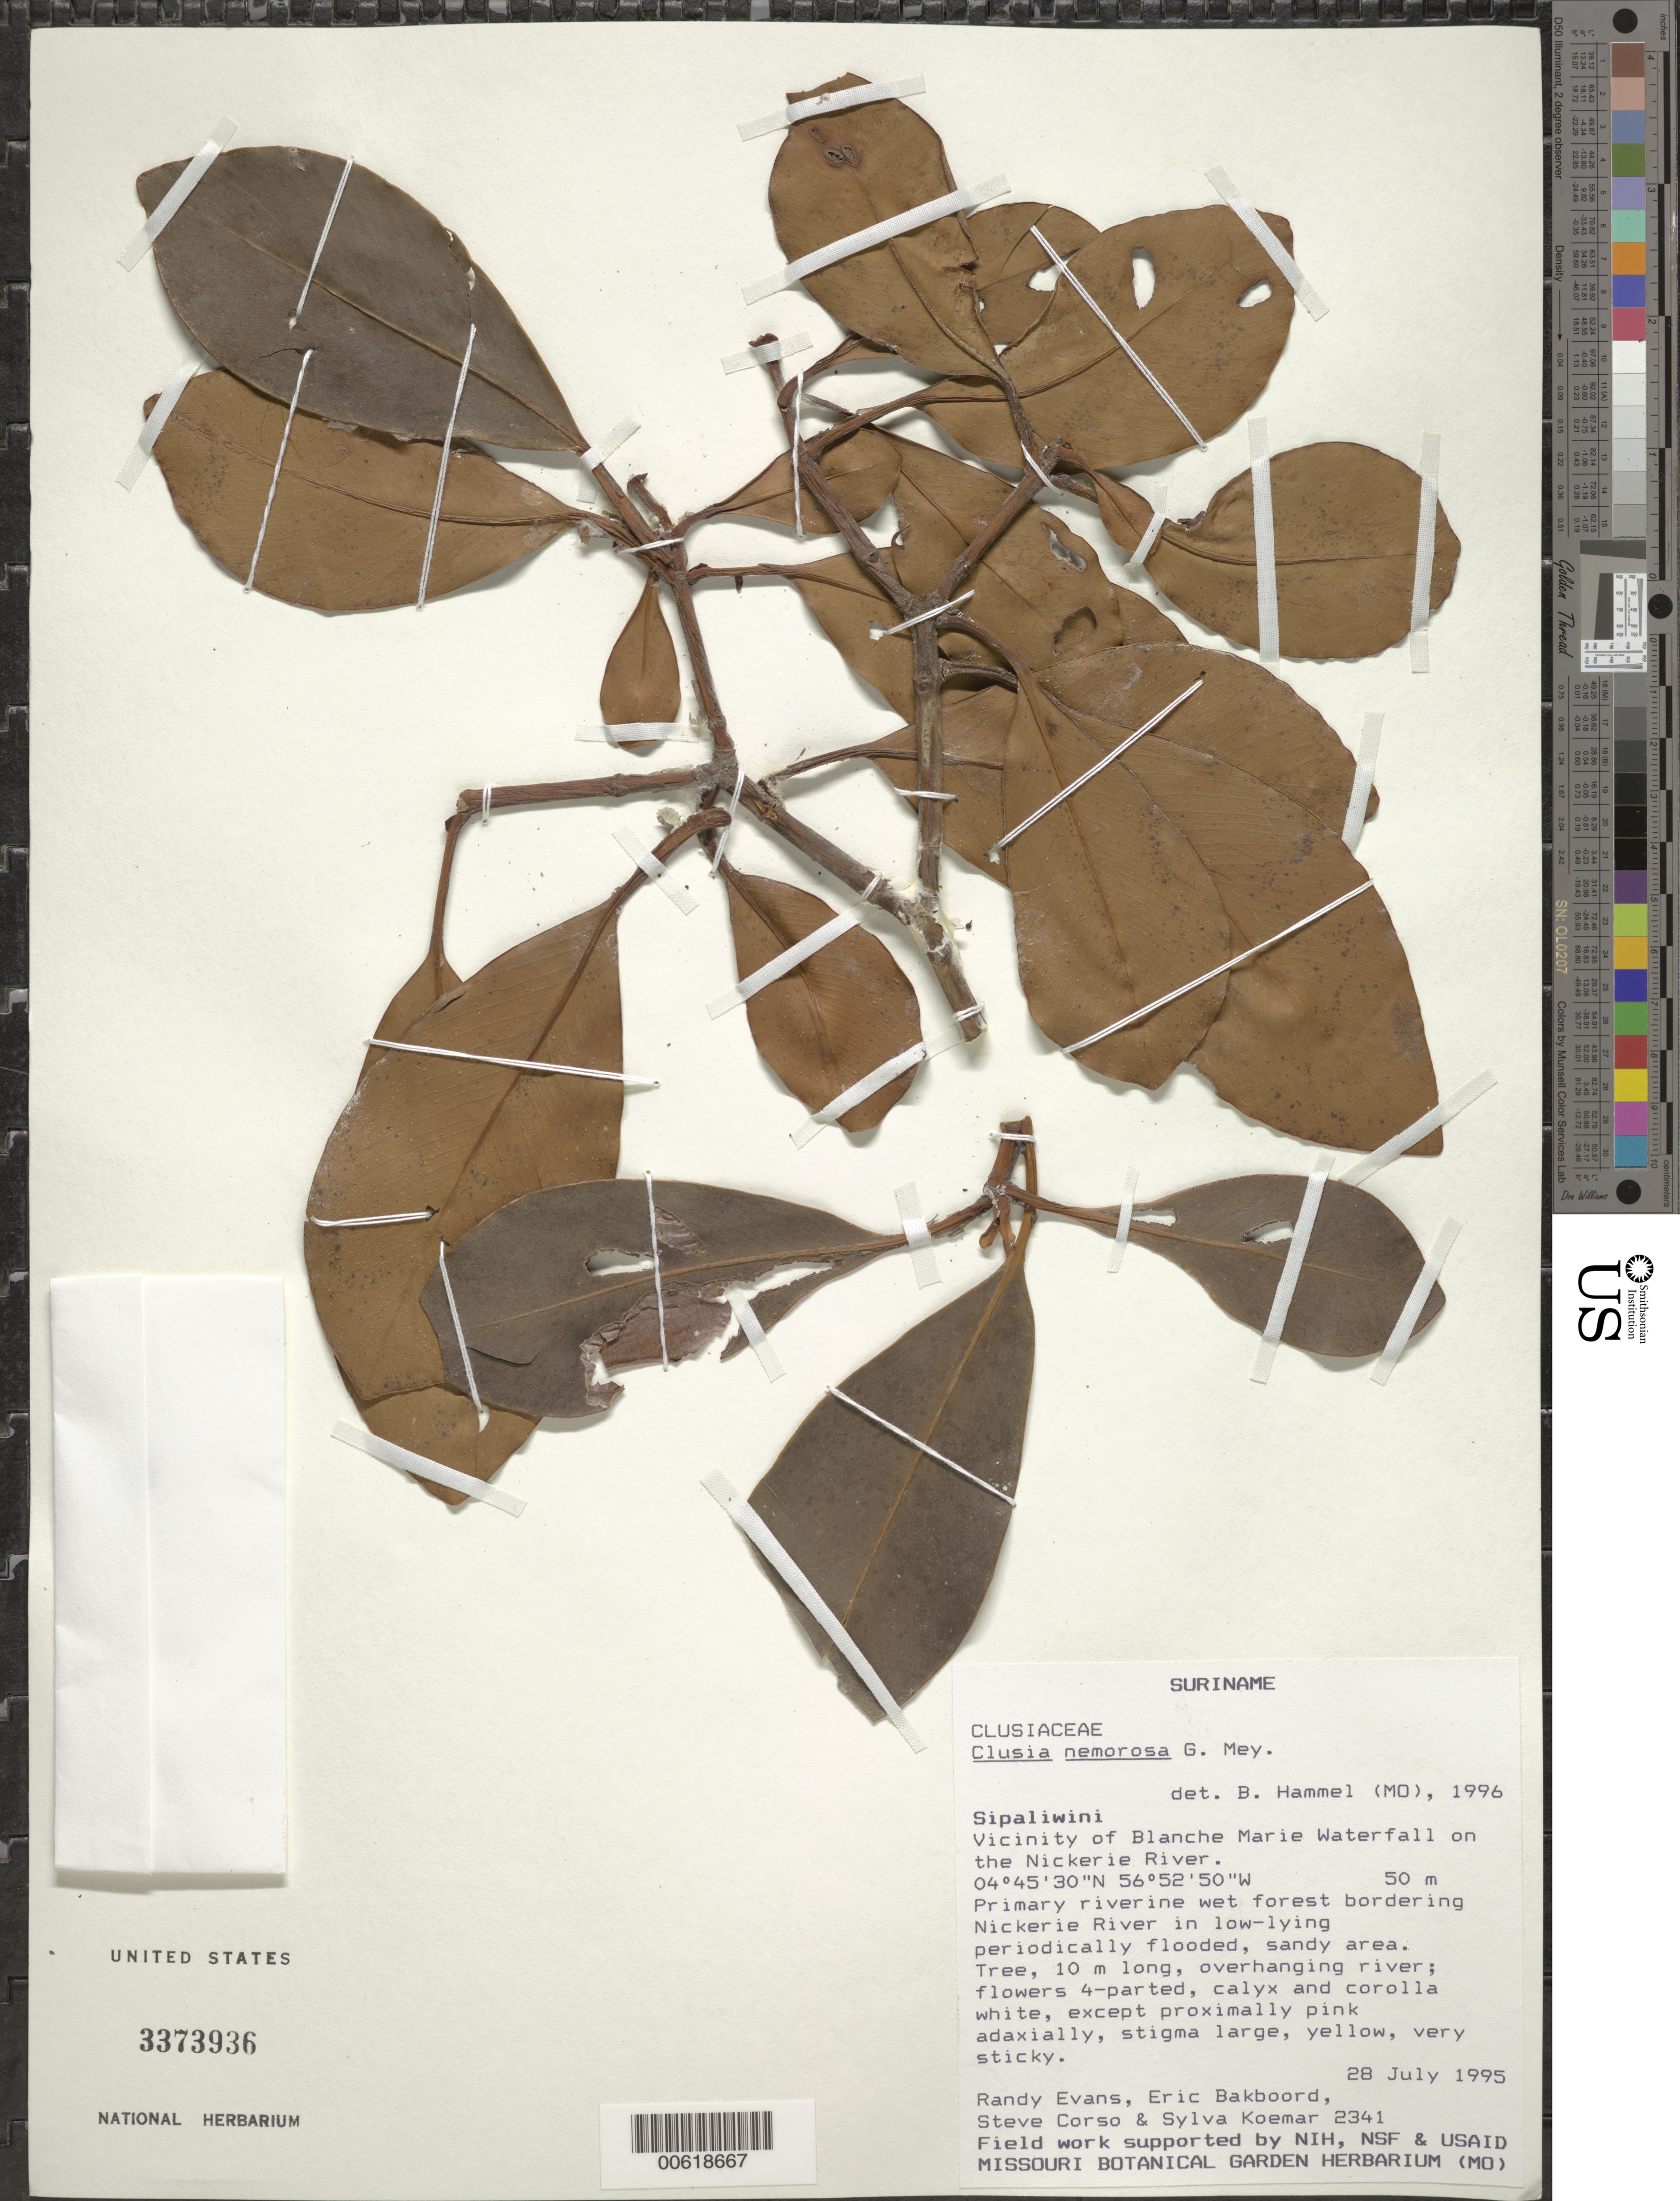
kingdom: Plantae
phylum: Tracheophyta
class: Magnoliopsida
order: Malpighiales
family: Clusiaceae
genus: Clusia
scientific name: Clusia nemorosa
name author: G. Mey.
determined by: Hammel, Barry E., (MO), Missouri Botanical Garden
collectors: R. Evans, E. Bakboord, S. Corso & S. Koemar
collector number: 2341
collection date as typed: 28-Jul-95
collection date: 1995-07-28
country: Suriname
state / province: Sipaliwini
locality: Blanche Marie Waterfall, vic., on Nickerie R.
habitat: Primary riverine wet forest bordering river in low-lying periodically flooded, sandy area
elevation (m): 50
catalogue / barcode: US 3373936